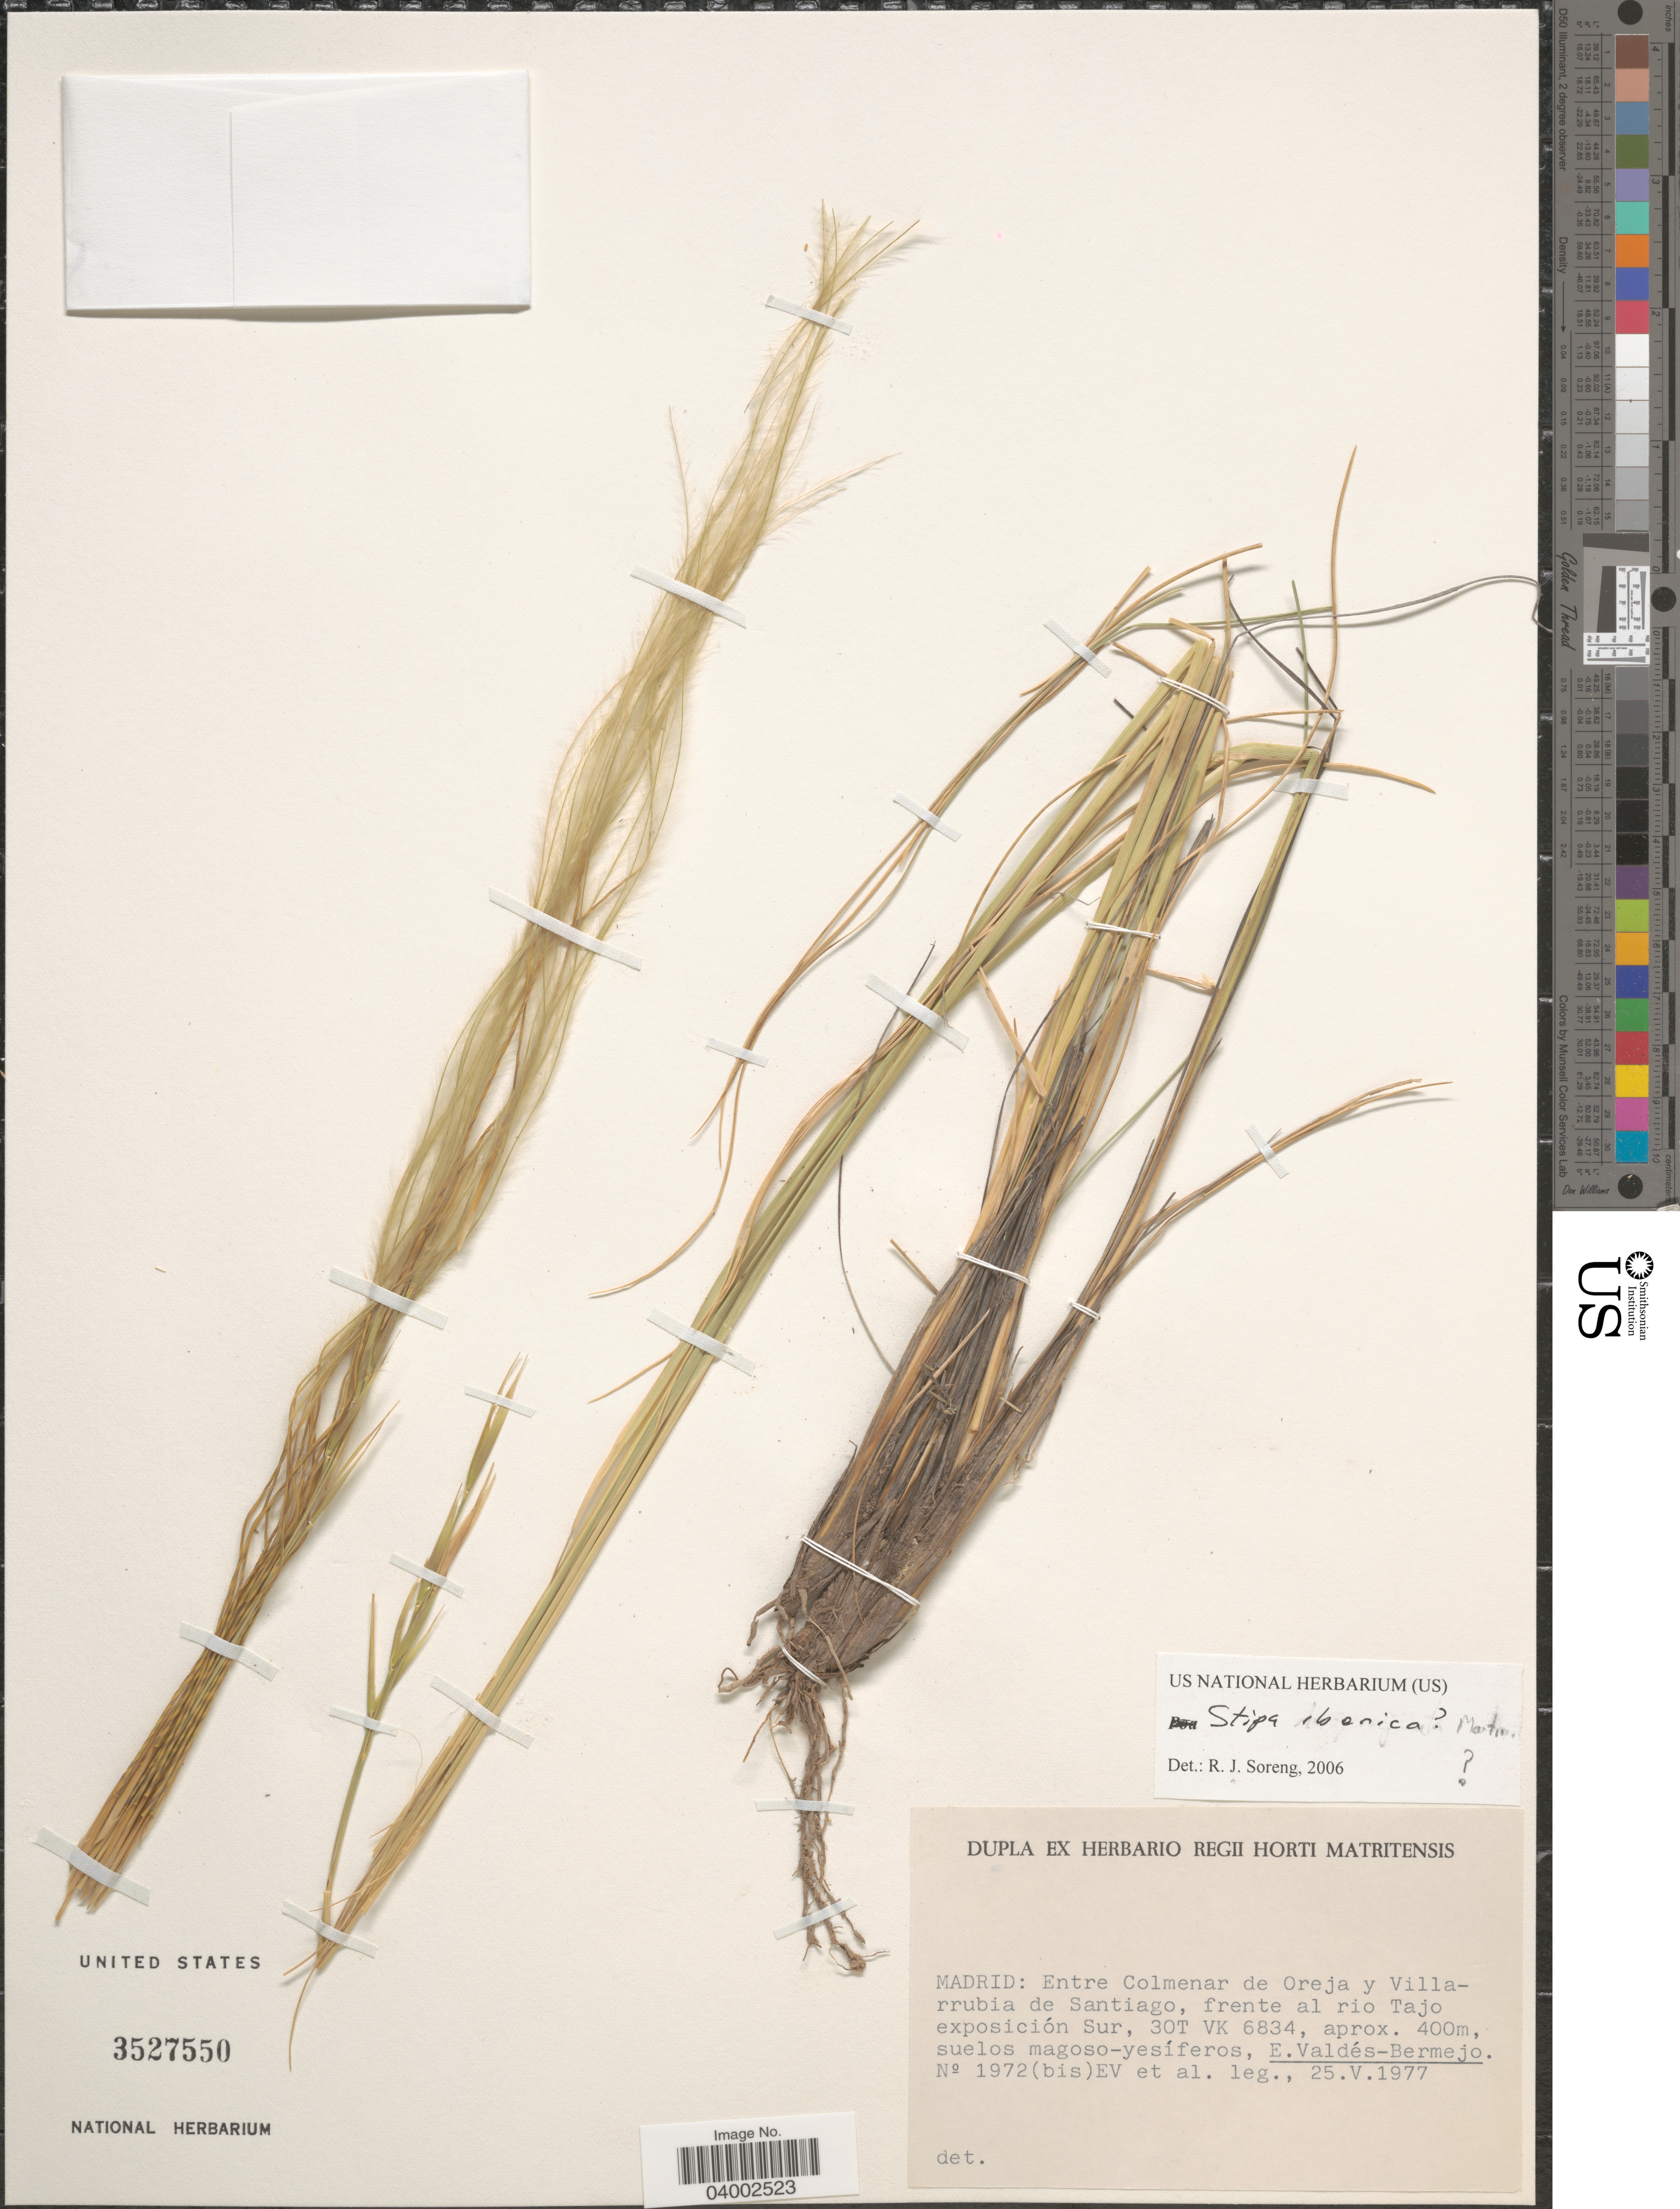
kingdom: Plantae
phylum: Tracheophyta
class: Liliopsida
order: Poales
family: Poaceae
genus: Stipa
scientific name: Stipa iberica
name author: Martinovsky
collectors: E. Valdes Bermejo & et al.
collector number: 1972(bis)EV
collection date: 1977-05-25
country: Spain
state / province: Madrid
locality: Entre Colmenar de Oreja y Villarrubia de Santiago, frente al rio Tajo exposición Sur, 30T VK 6834.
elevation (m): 400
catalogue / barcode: US 3527550